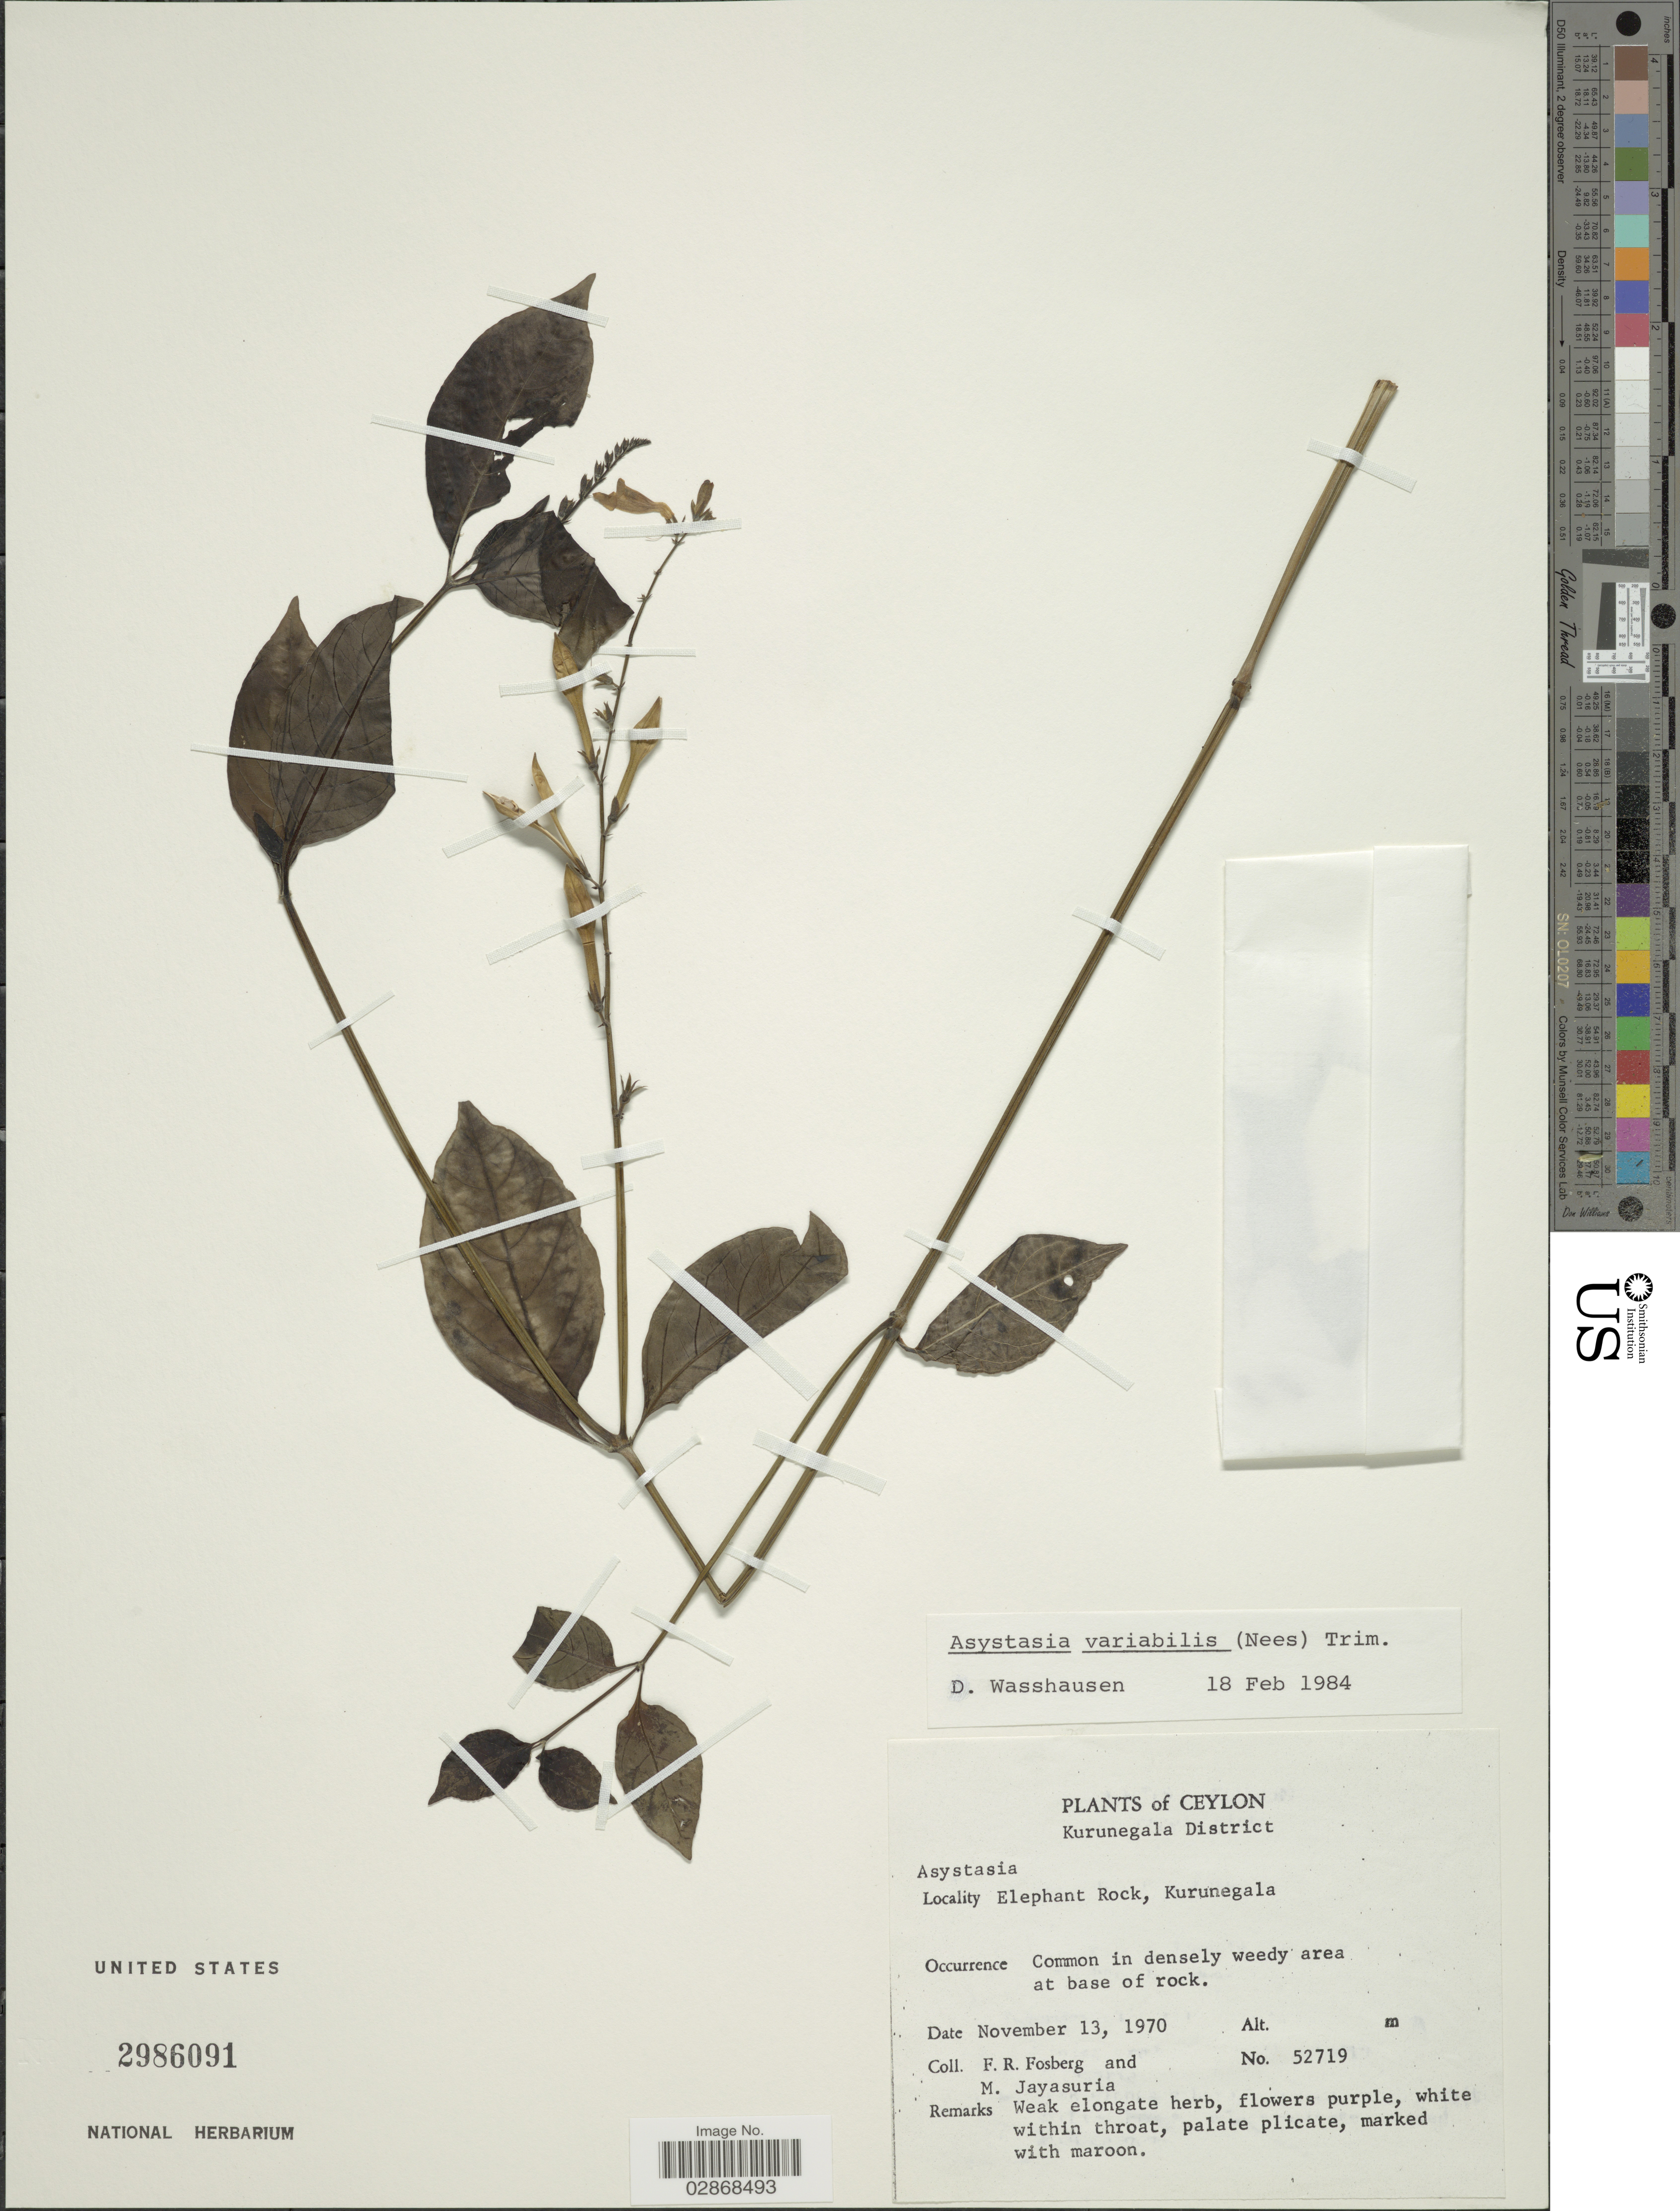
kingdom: Plantae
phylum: Tracheophyta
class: Magnoliopsida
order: Lamiales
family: Acanthaceae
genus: Asystasia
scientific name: Asystasia variabilis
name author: Trimen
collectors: F. R. Fosberg & M. Jayasuriya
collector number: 52719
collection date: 1970-11-13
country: Sri Lanka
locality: Ceylon. Kurunegala District. Elephant Rock, Kurunegala.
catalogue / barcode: US 2986091